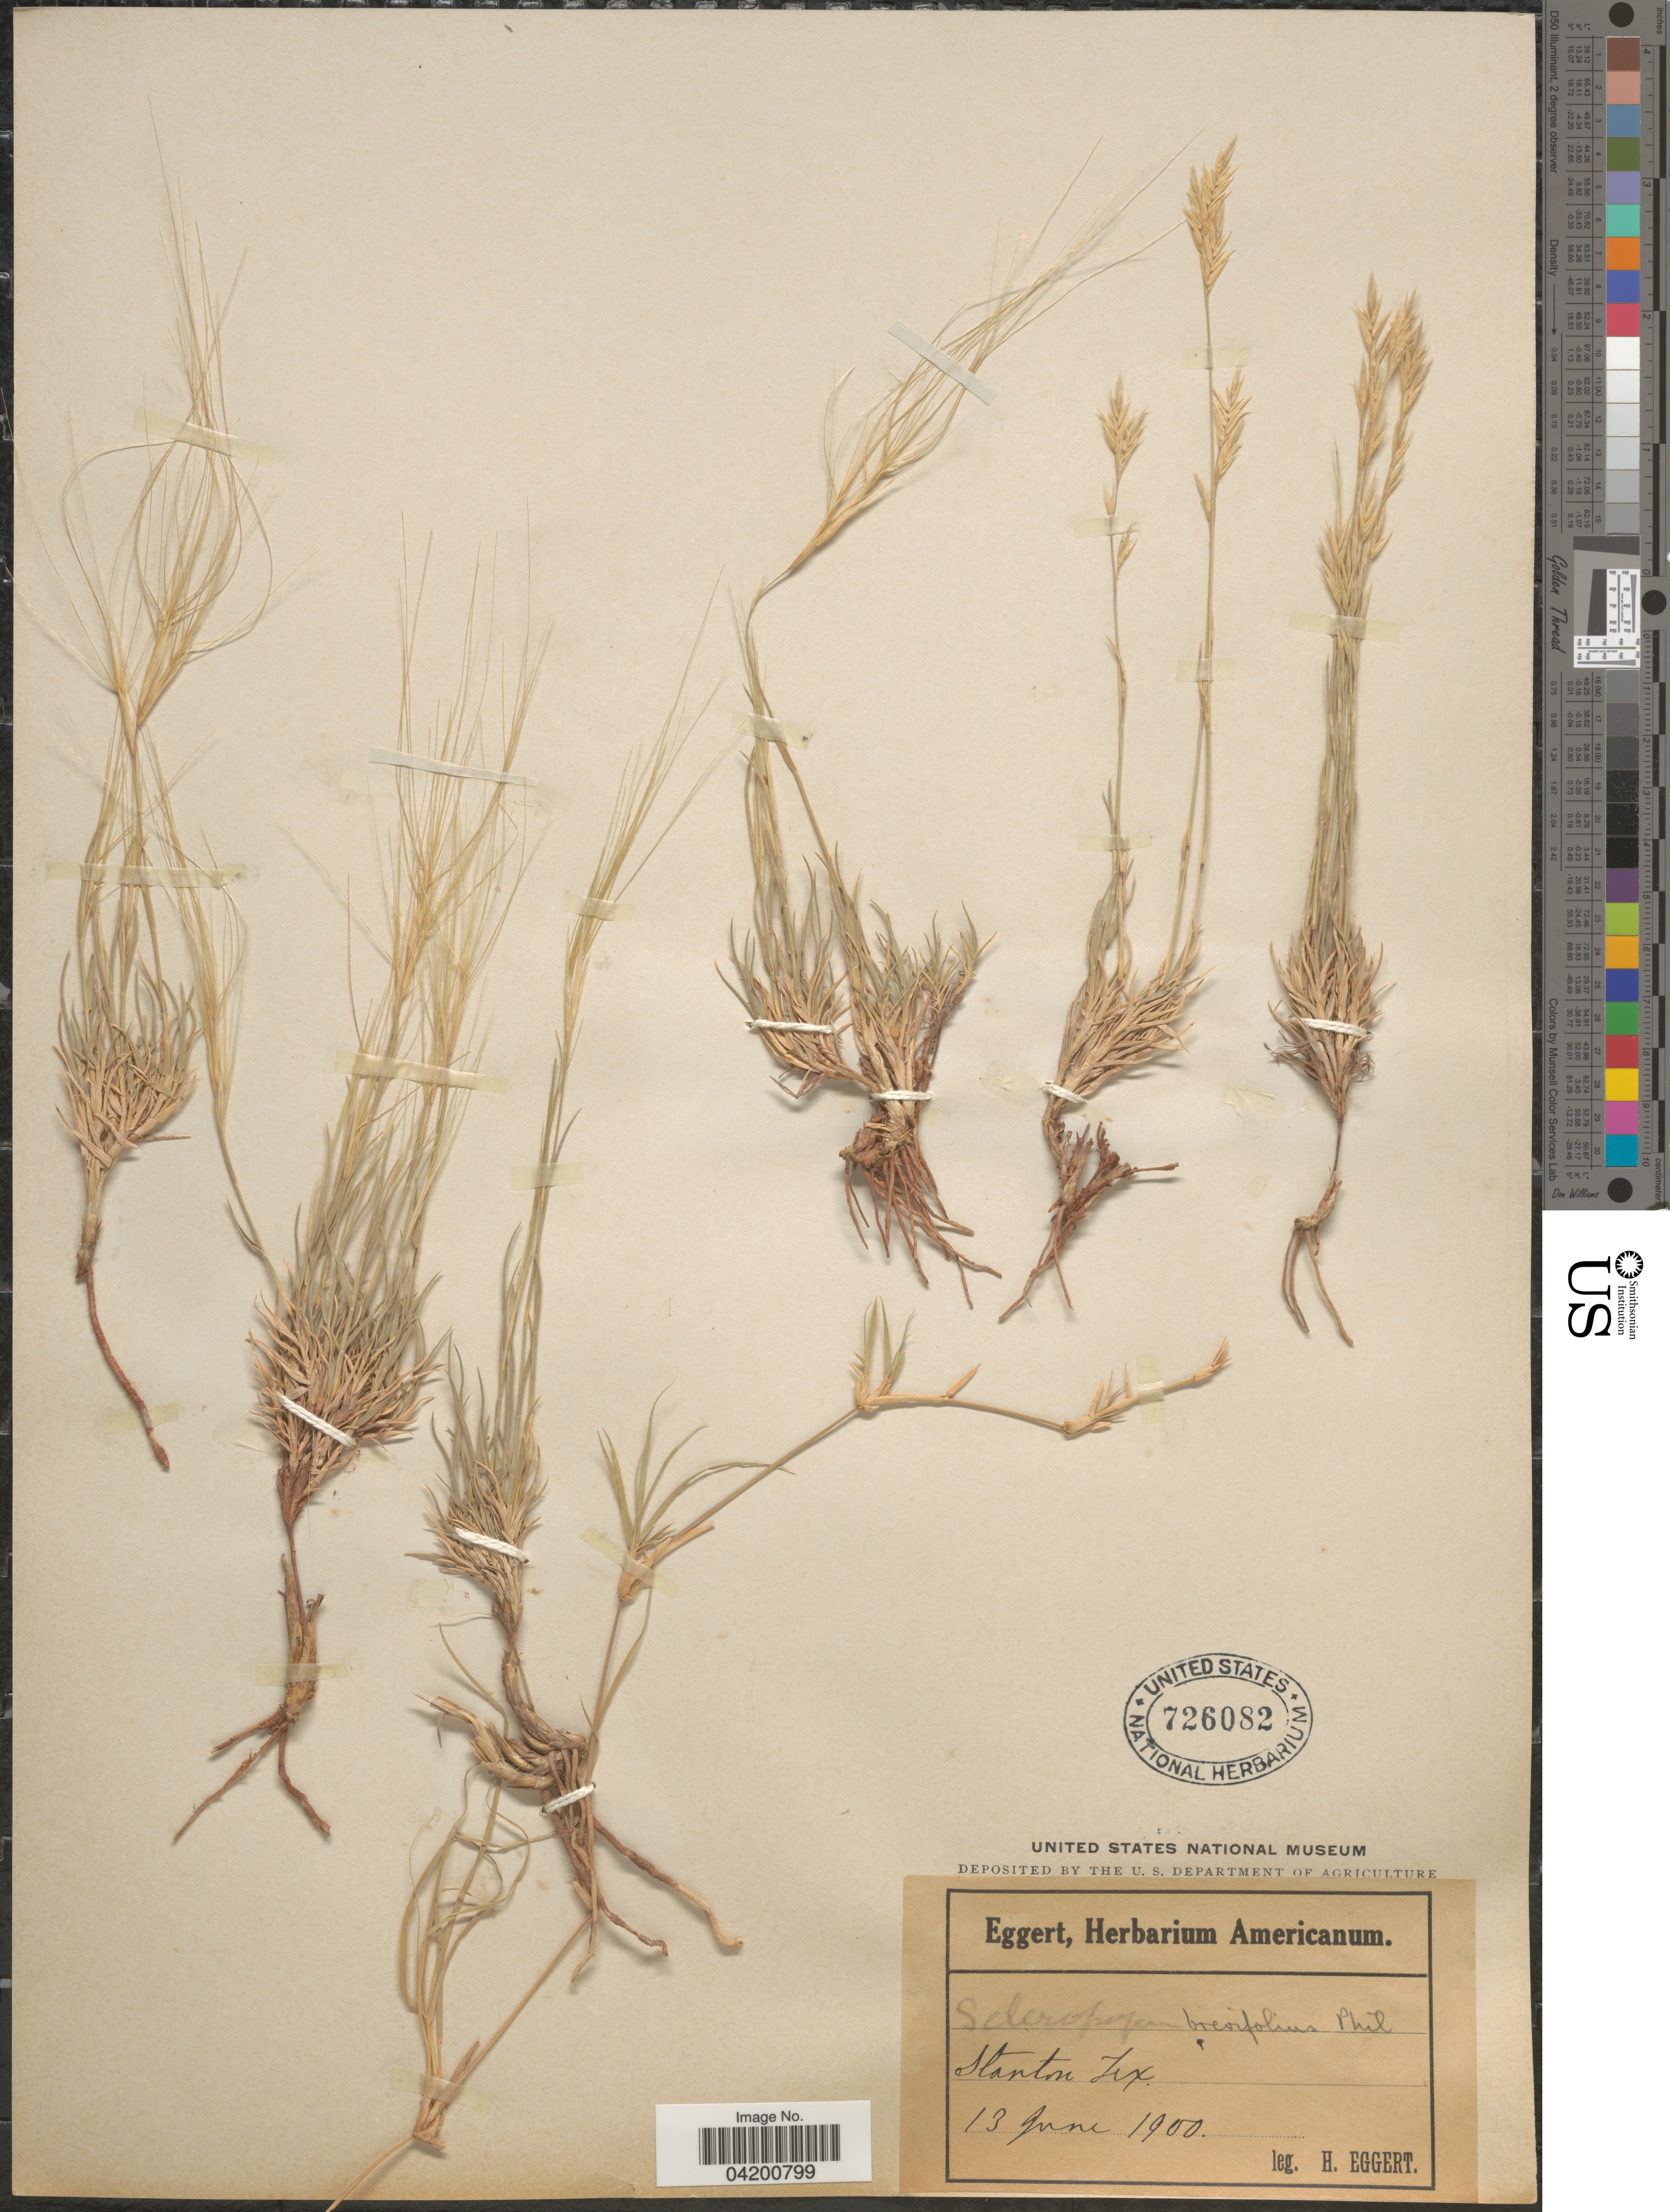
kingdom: Plantae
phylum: Tracheophyta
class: Liliopsida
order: Poales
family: Poaceae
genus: Scleropogon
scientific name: Scleropogon brevifolius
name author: Phil.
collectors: H. Eggert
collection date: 1900-06-13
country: United States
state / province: Texas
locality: Stanton.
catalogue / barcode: US 726082